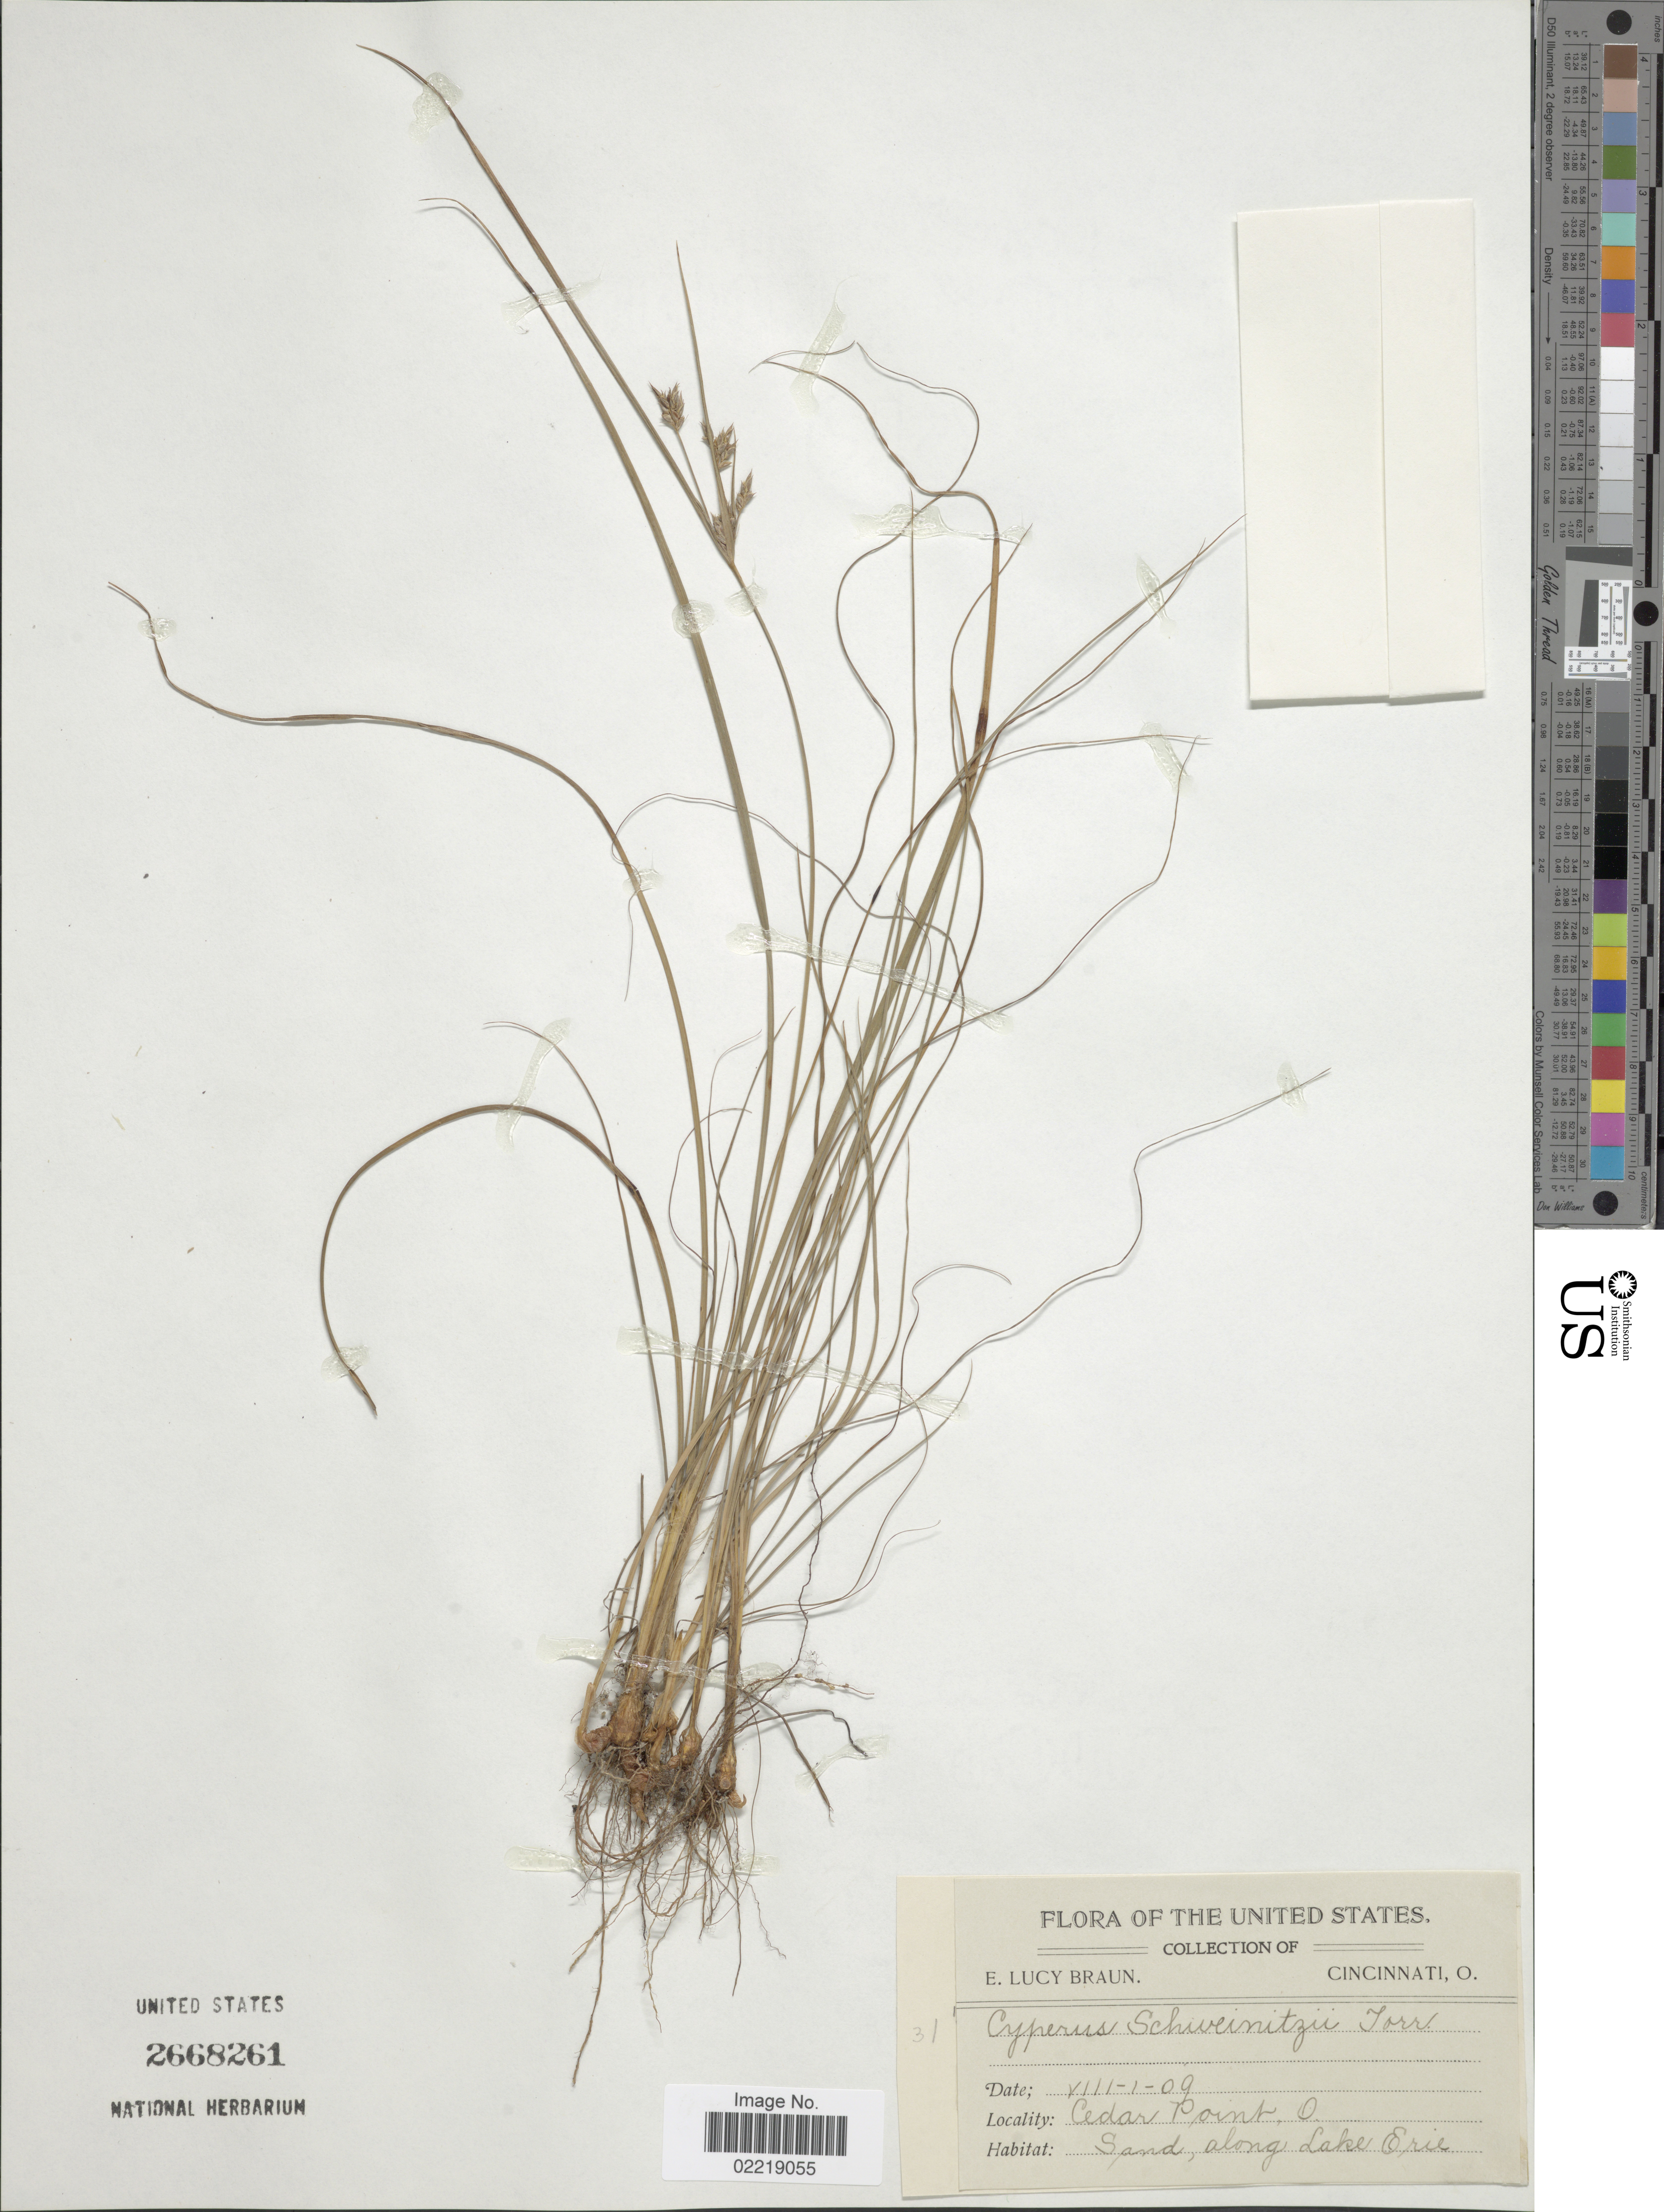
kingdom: Plantae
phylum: Tracheophyta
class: Liliopsida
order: Poales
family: Cyperaceae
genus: Cyperus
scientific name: Cyperus schweinitzii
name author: Torr.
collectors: E. L. Braun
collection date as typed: Transcribed d/m/y: 1/8/9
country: United States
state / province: Ohio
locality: Cedar Point, Sand along Lake Erie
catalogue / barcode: US 2668261